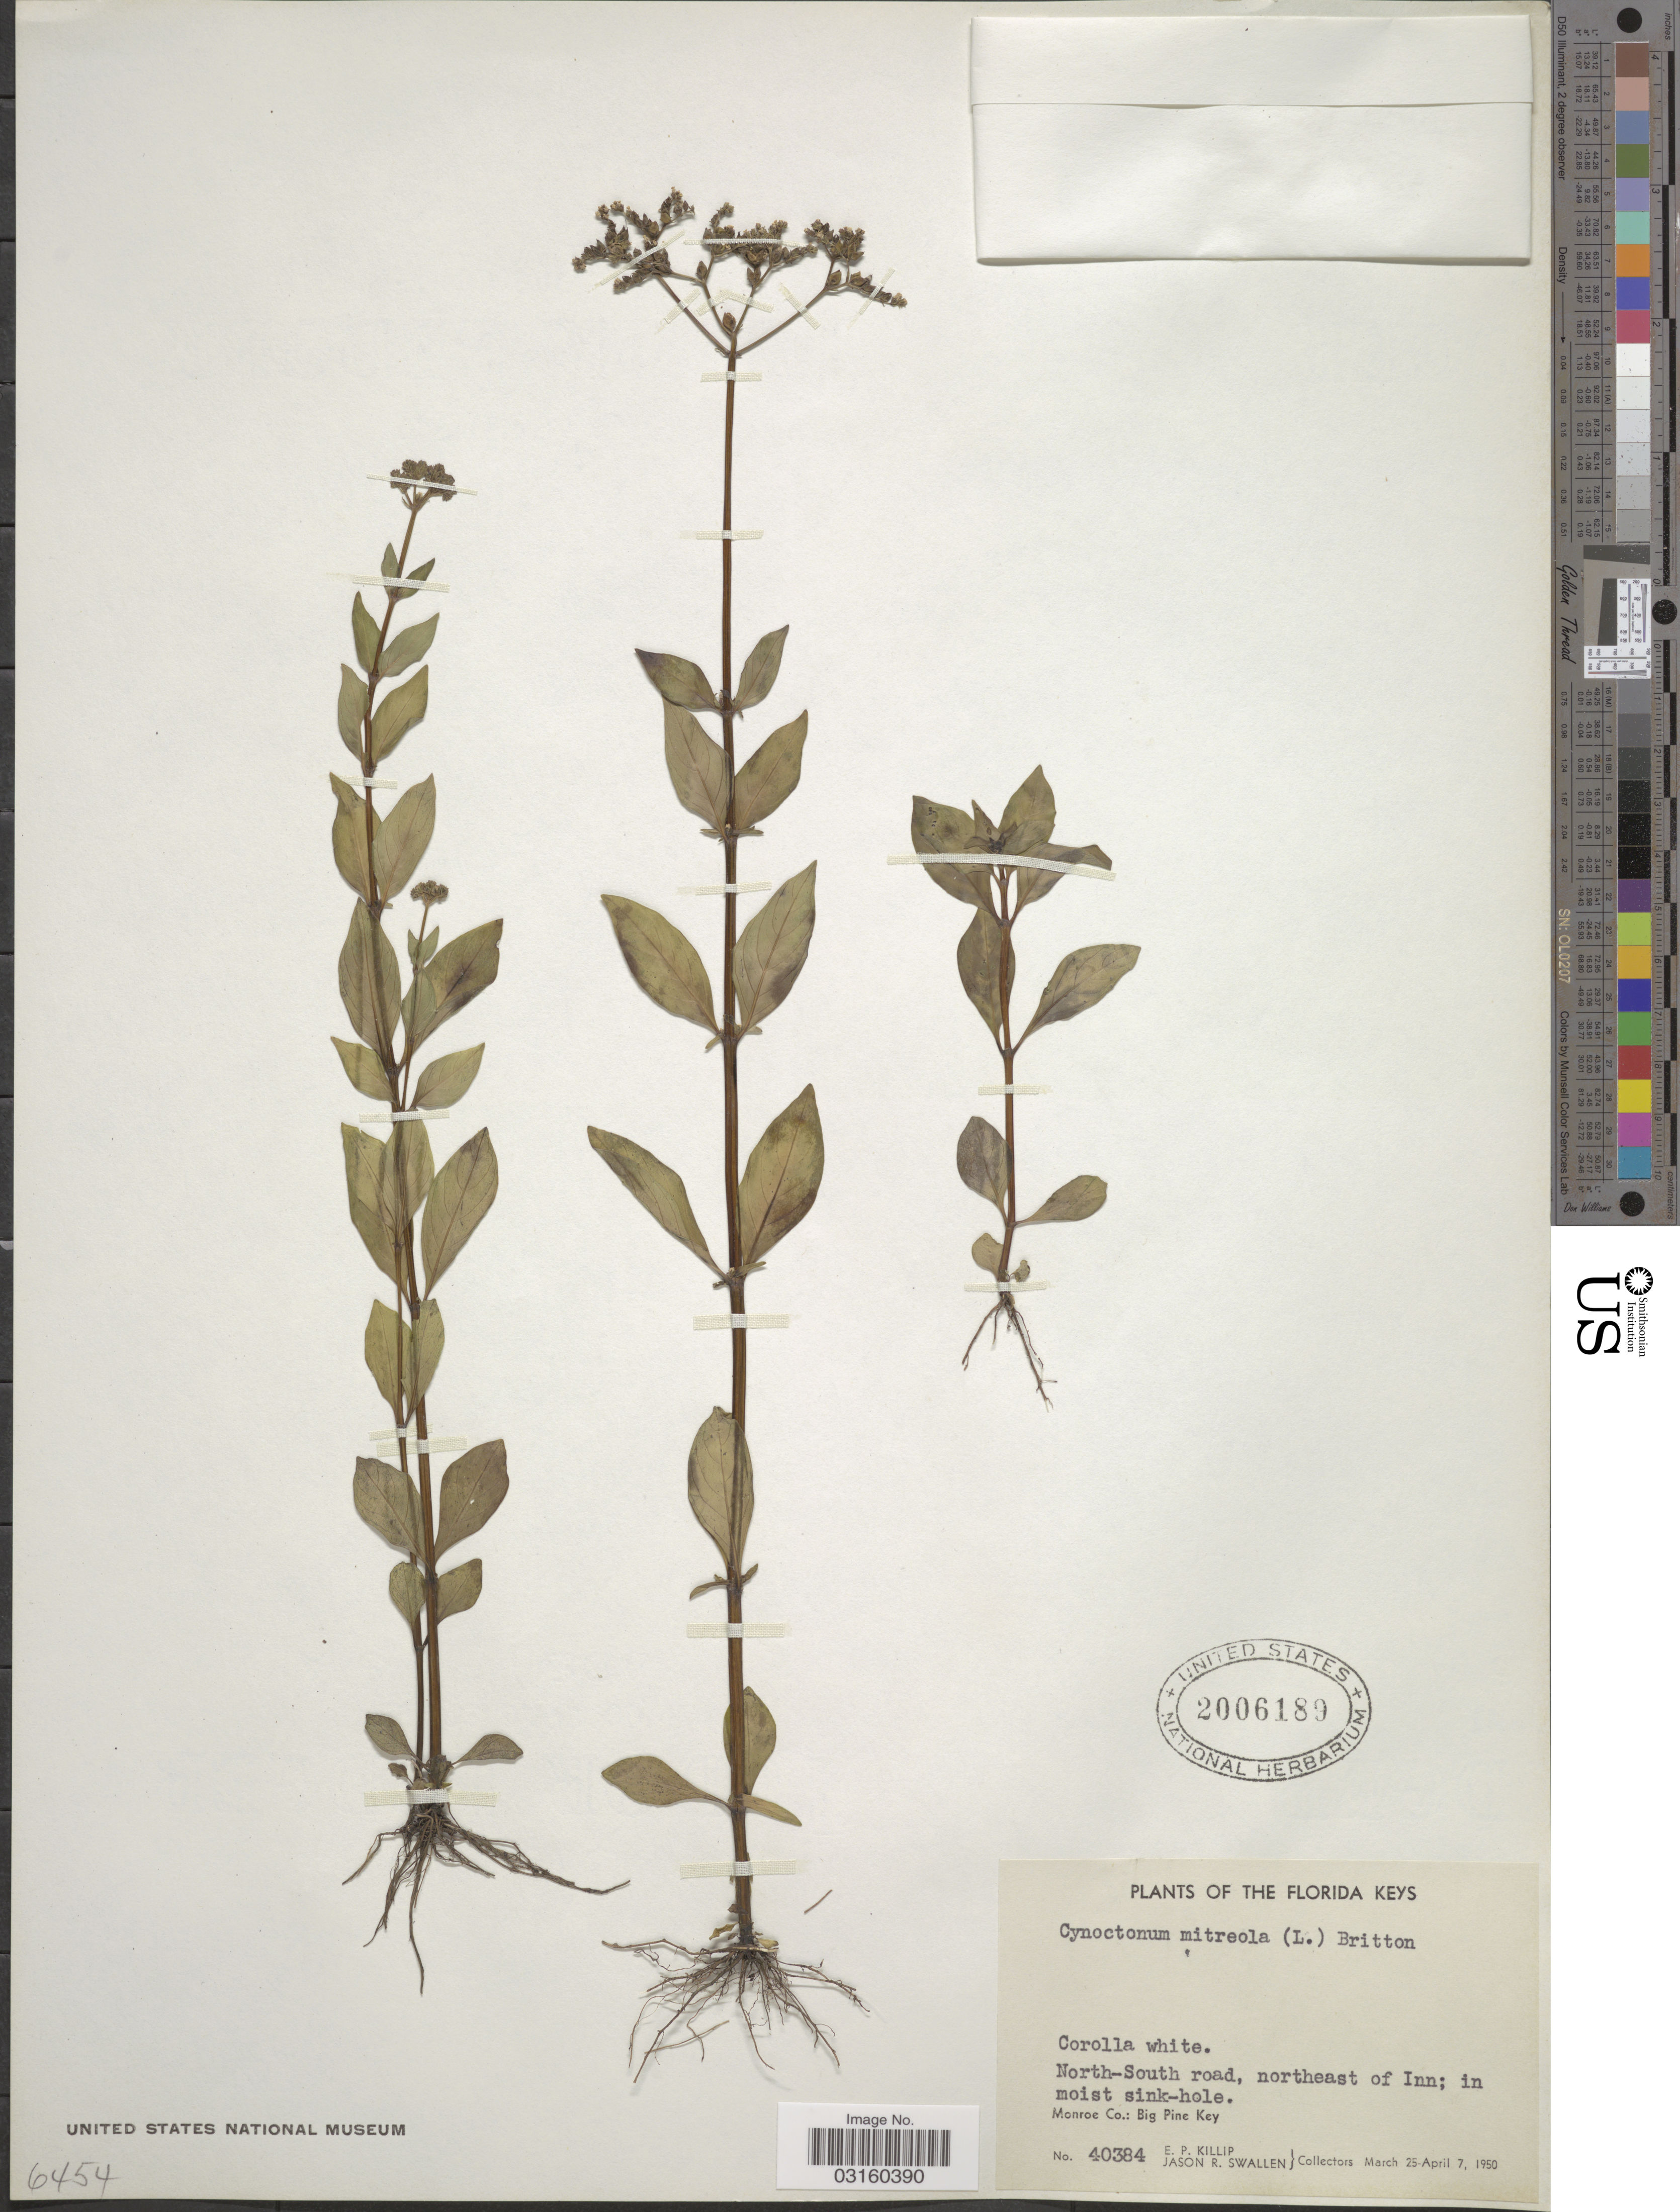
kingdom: Plantae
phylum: Tracheophyta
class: Magnoliopsida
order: Gentianales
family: Loganiaceae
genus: Mitreola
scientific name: Mitreola petiolata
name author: (J.F. Gmel.) Torr. & A. Gray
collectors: E. P. Killip & J. R. Swallen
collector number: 40384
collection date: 1950-03-25/1950-04-07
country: United States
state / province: Florida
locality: The Florida Keys, North-South road, northeast of Inn; in moist sink-hole, Monroe Co.: Big Pine Key.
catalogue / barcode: US 2006189